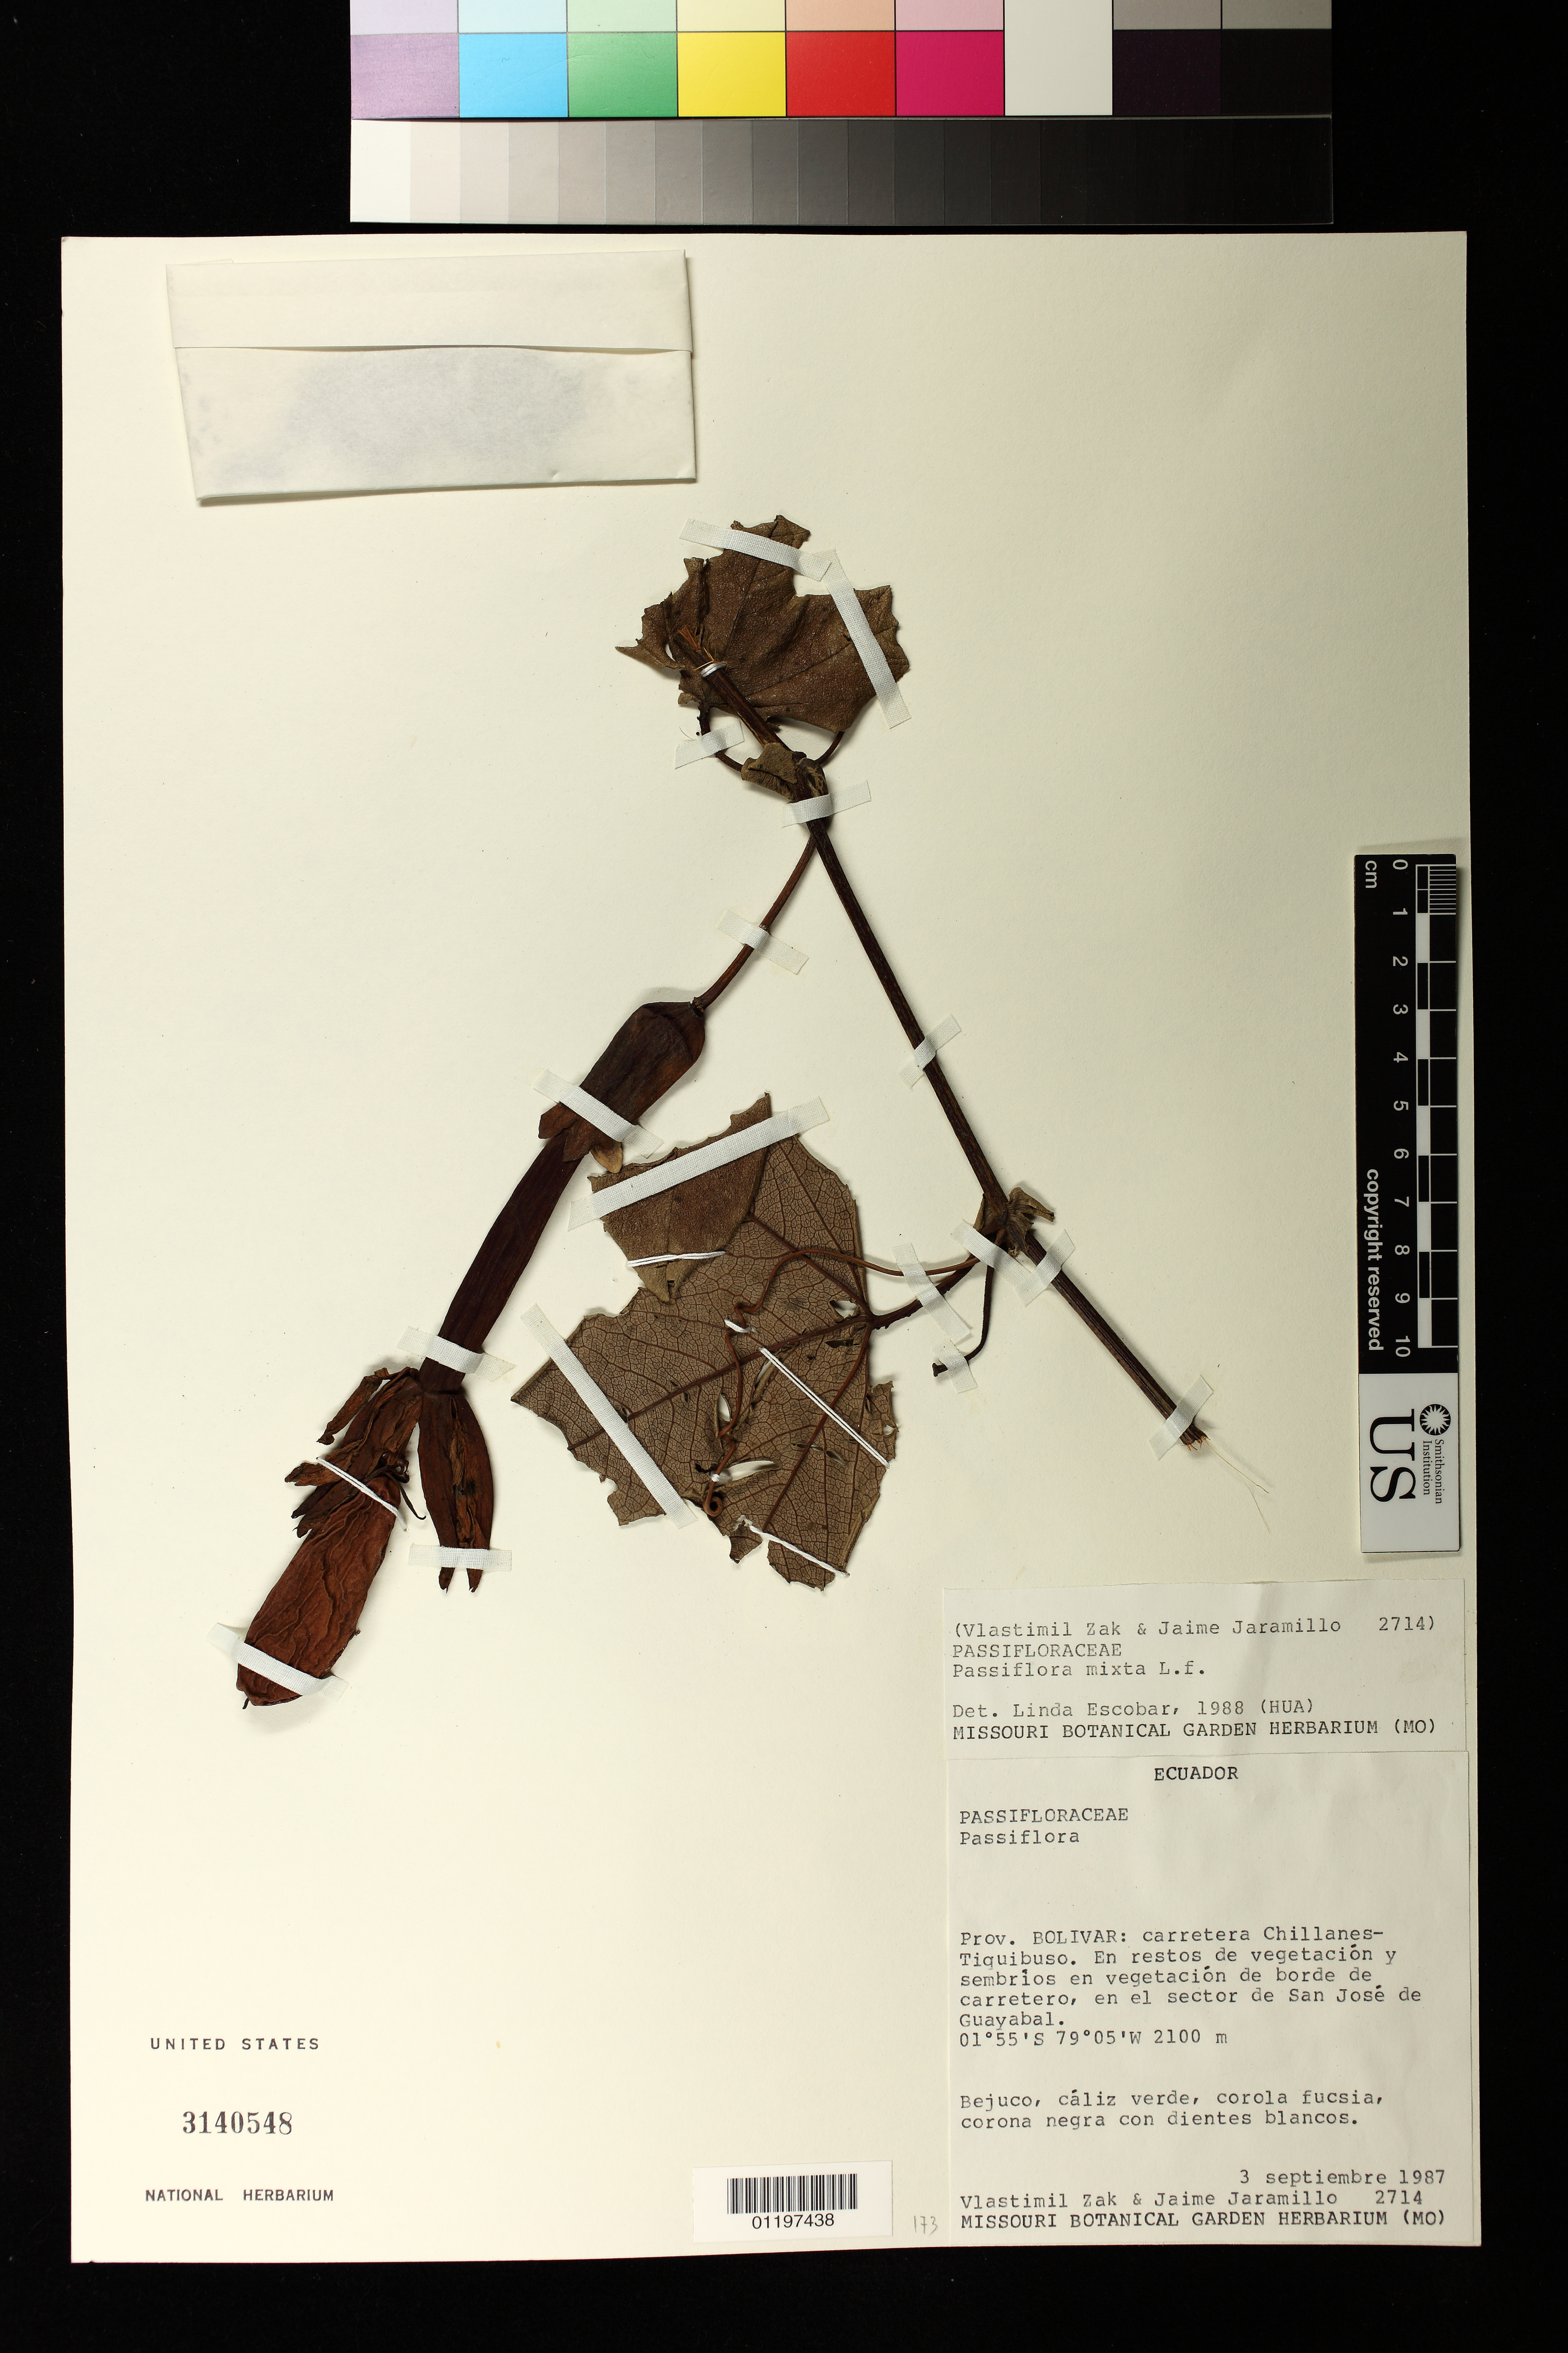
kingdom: Plantae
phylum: Tracheophyta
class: Magnoliopsida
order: Malpighiales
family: Passifloraceae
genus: Passiflora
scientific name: Passiflora mixta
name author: L. f.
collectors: V. Zak & J. L. Jaramillo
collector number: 2714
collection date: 1987-09-03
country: Ecuador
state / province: Bolívar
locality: carretera Chillanes-Tiquibuso. En restos de vegetación de borde de carretero, en el sector de San José de Guayabal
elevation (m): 2100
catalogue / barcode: US 3140548